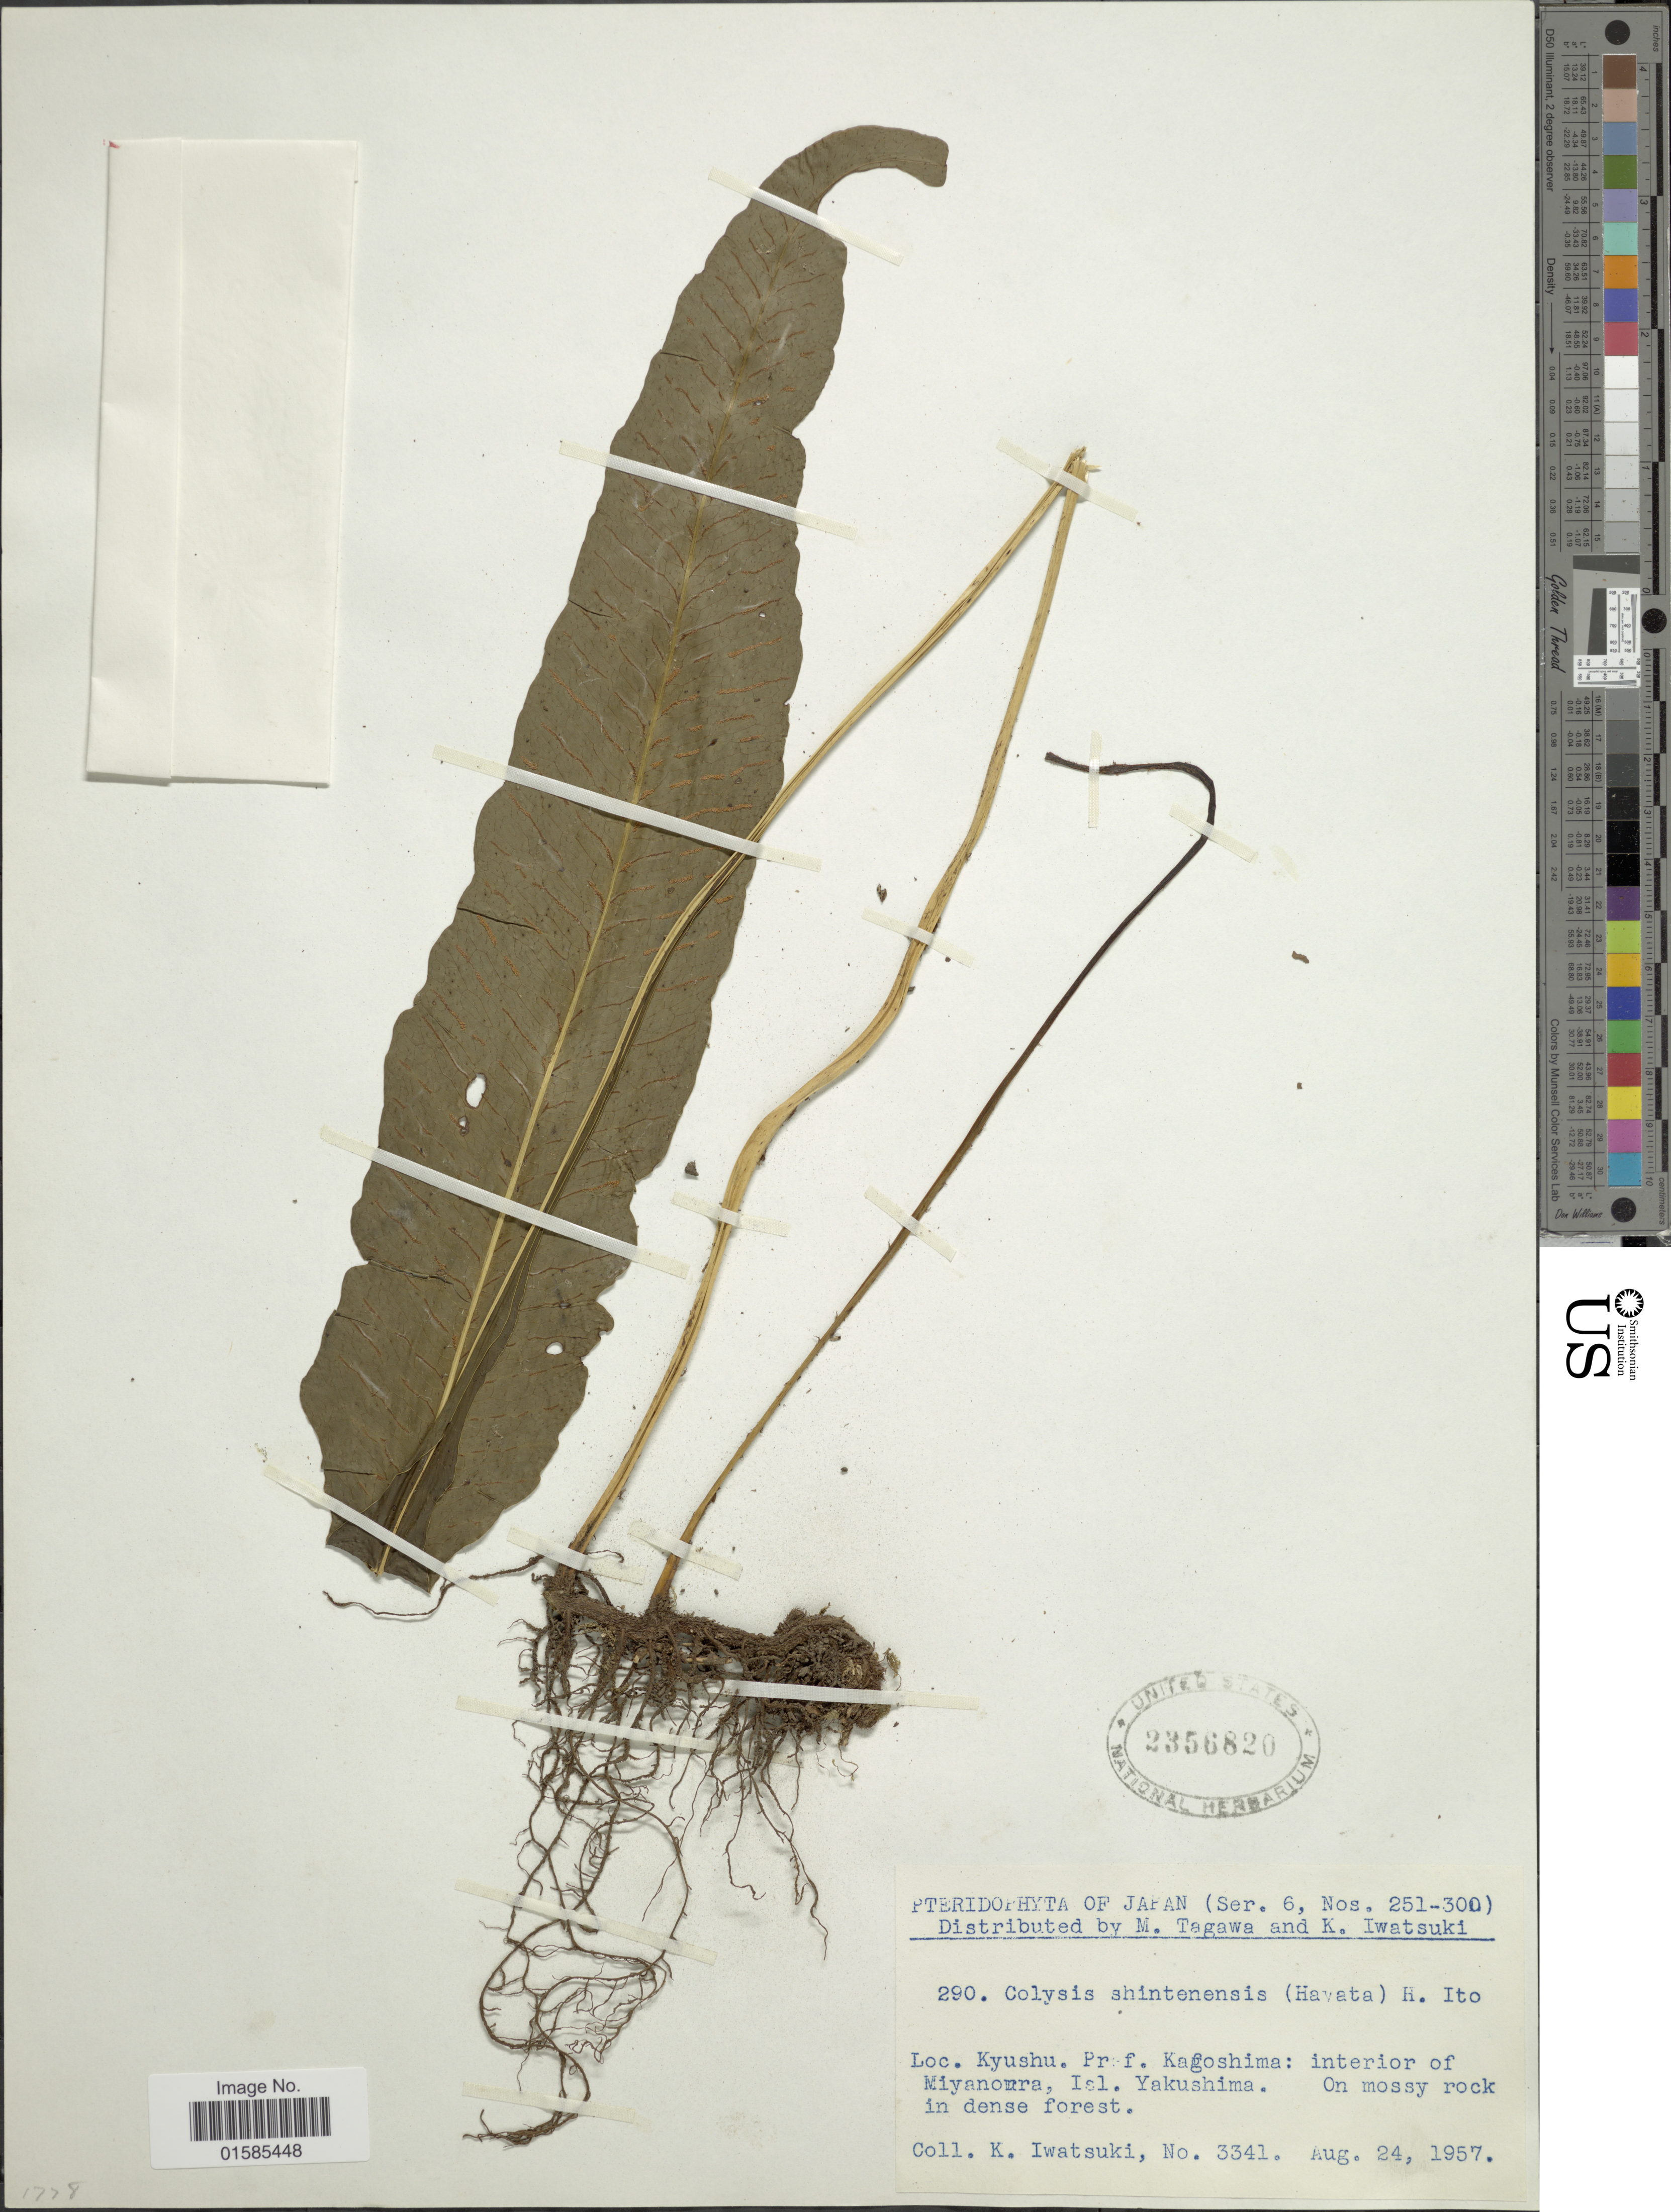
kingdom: Plantae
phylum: Tracheophyta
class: Polypodiopsida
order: Polypodiales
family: Polypodiaceae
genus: Leptochilus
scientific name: Leptochilus x shintenensis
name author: (Hayata) Nakaike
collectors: K. Iwatsuki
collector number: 3341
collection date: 1957-08-24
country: Japan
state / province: Kagosima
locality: Japan, Kyushu. Pref. Kagoshima: interior of Miyanoura, Isl. Yakushima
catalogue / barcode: US 2356820